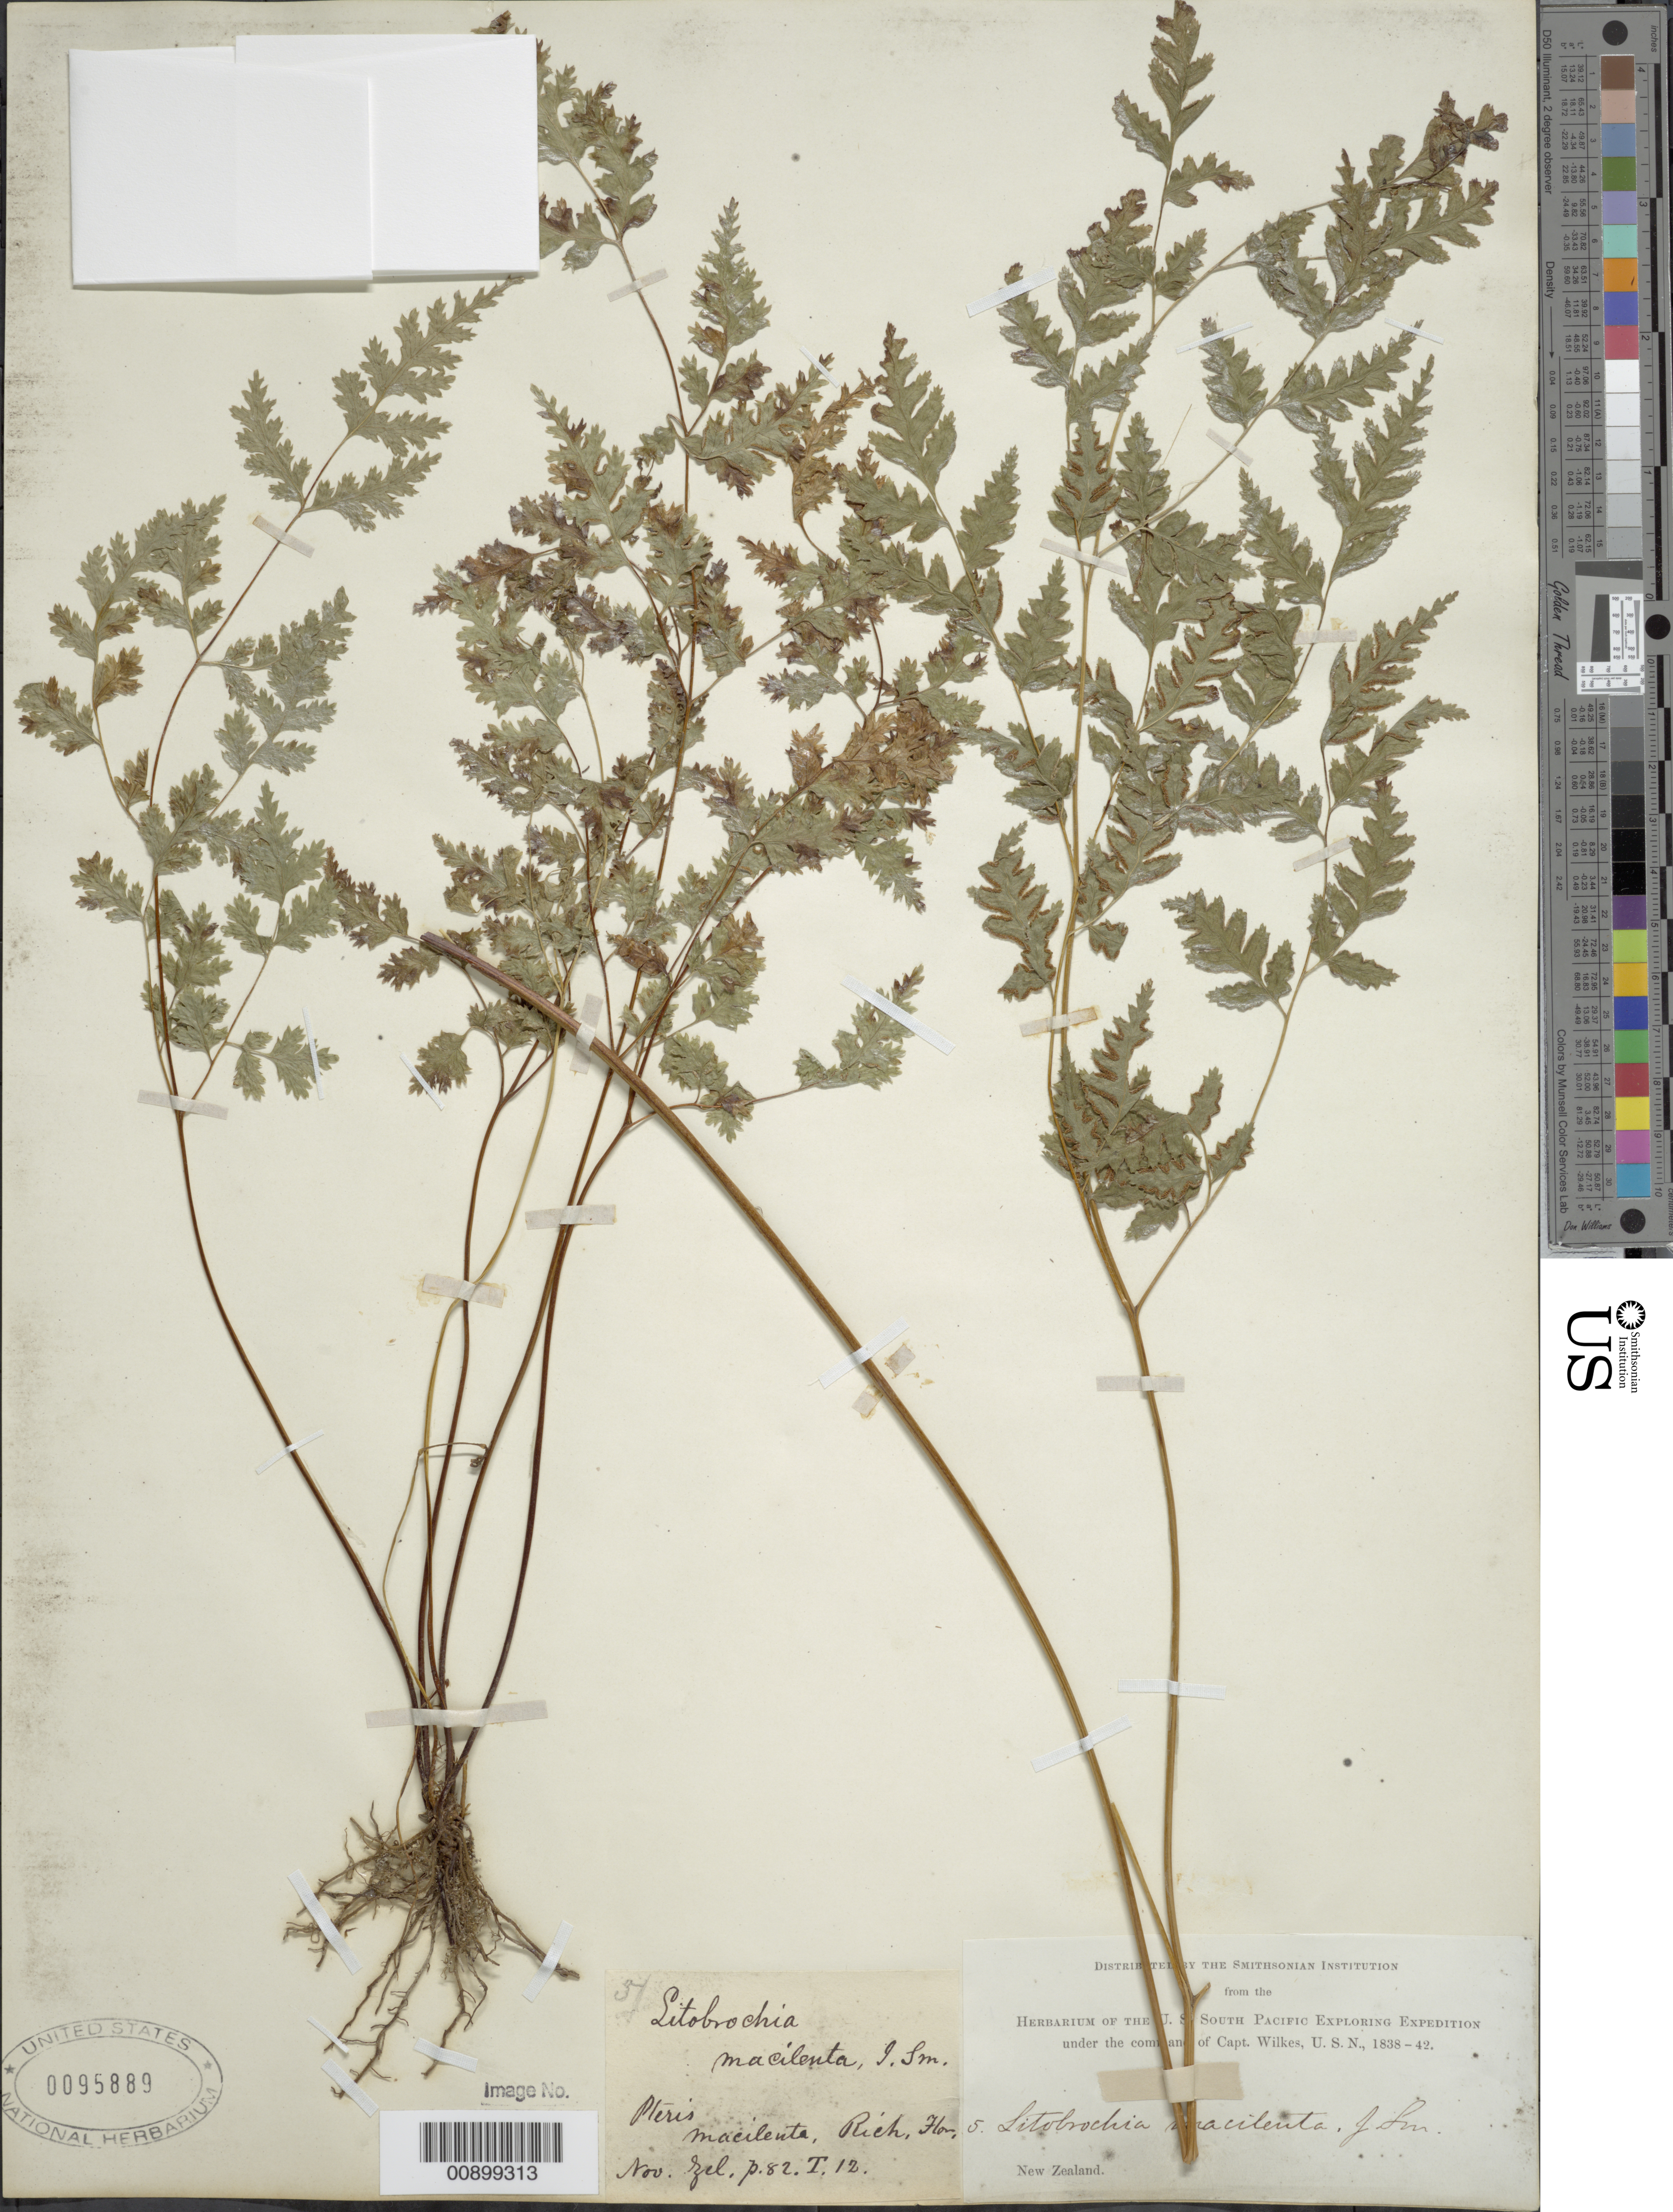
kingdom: Plantae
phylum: Tracheophyta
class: Polypodiopsida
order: Polypodiales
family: Pteridaceae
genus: Pteris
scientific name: Pteris macilenta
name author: A. Rich.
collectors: Wilkes Explor. Exped.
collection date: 1838/1842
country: New Zealand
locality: New Zealand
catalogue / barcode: US 95889